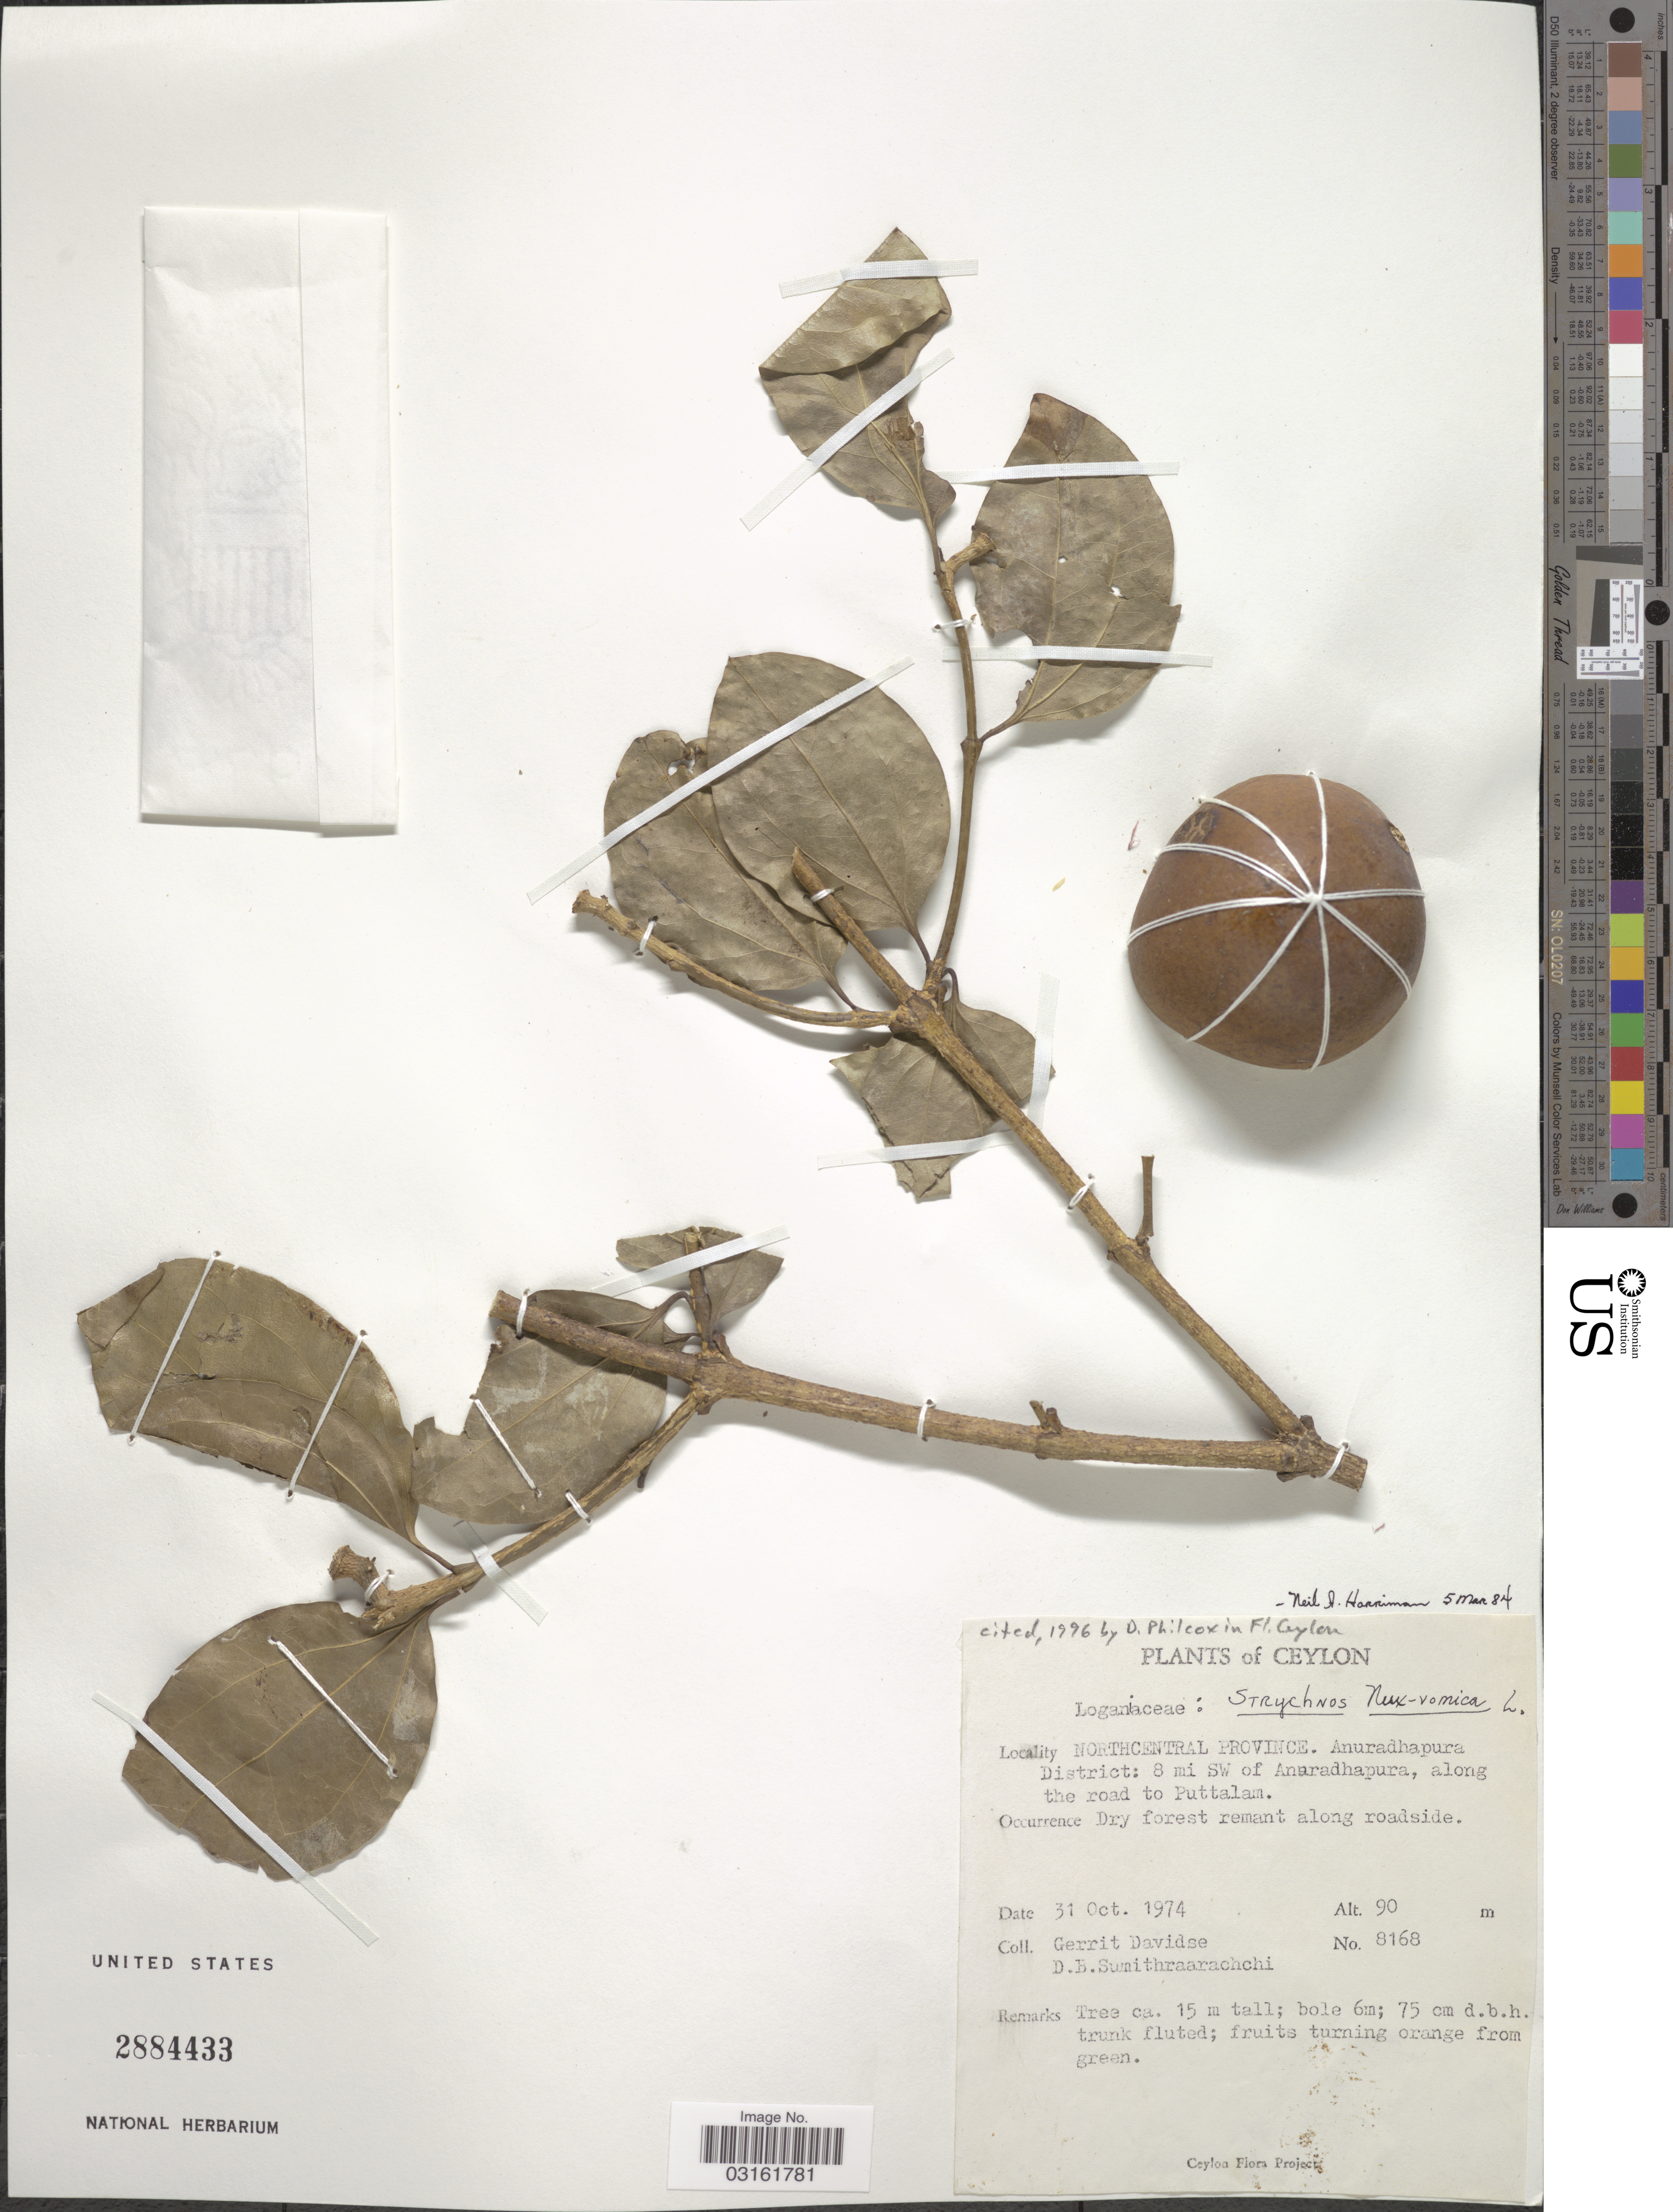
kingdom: Plantae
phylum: Tracheophyta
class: Magnoliopsida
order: Gentianales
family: Loganiaceae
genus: Strychnos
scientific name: Strychnos nux-vomica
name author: L.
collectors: G. Davidse & D. B. Sumithraarachchi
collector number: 8168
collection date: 1974-10-31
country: Sri Lanka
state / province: North Central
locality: Ceylon. Anuradhapura District: 8 mi SW of Anaradhapura, along the road to Puttalam.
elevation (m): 90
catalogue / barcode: US 2884433